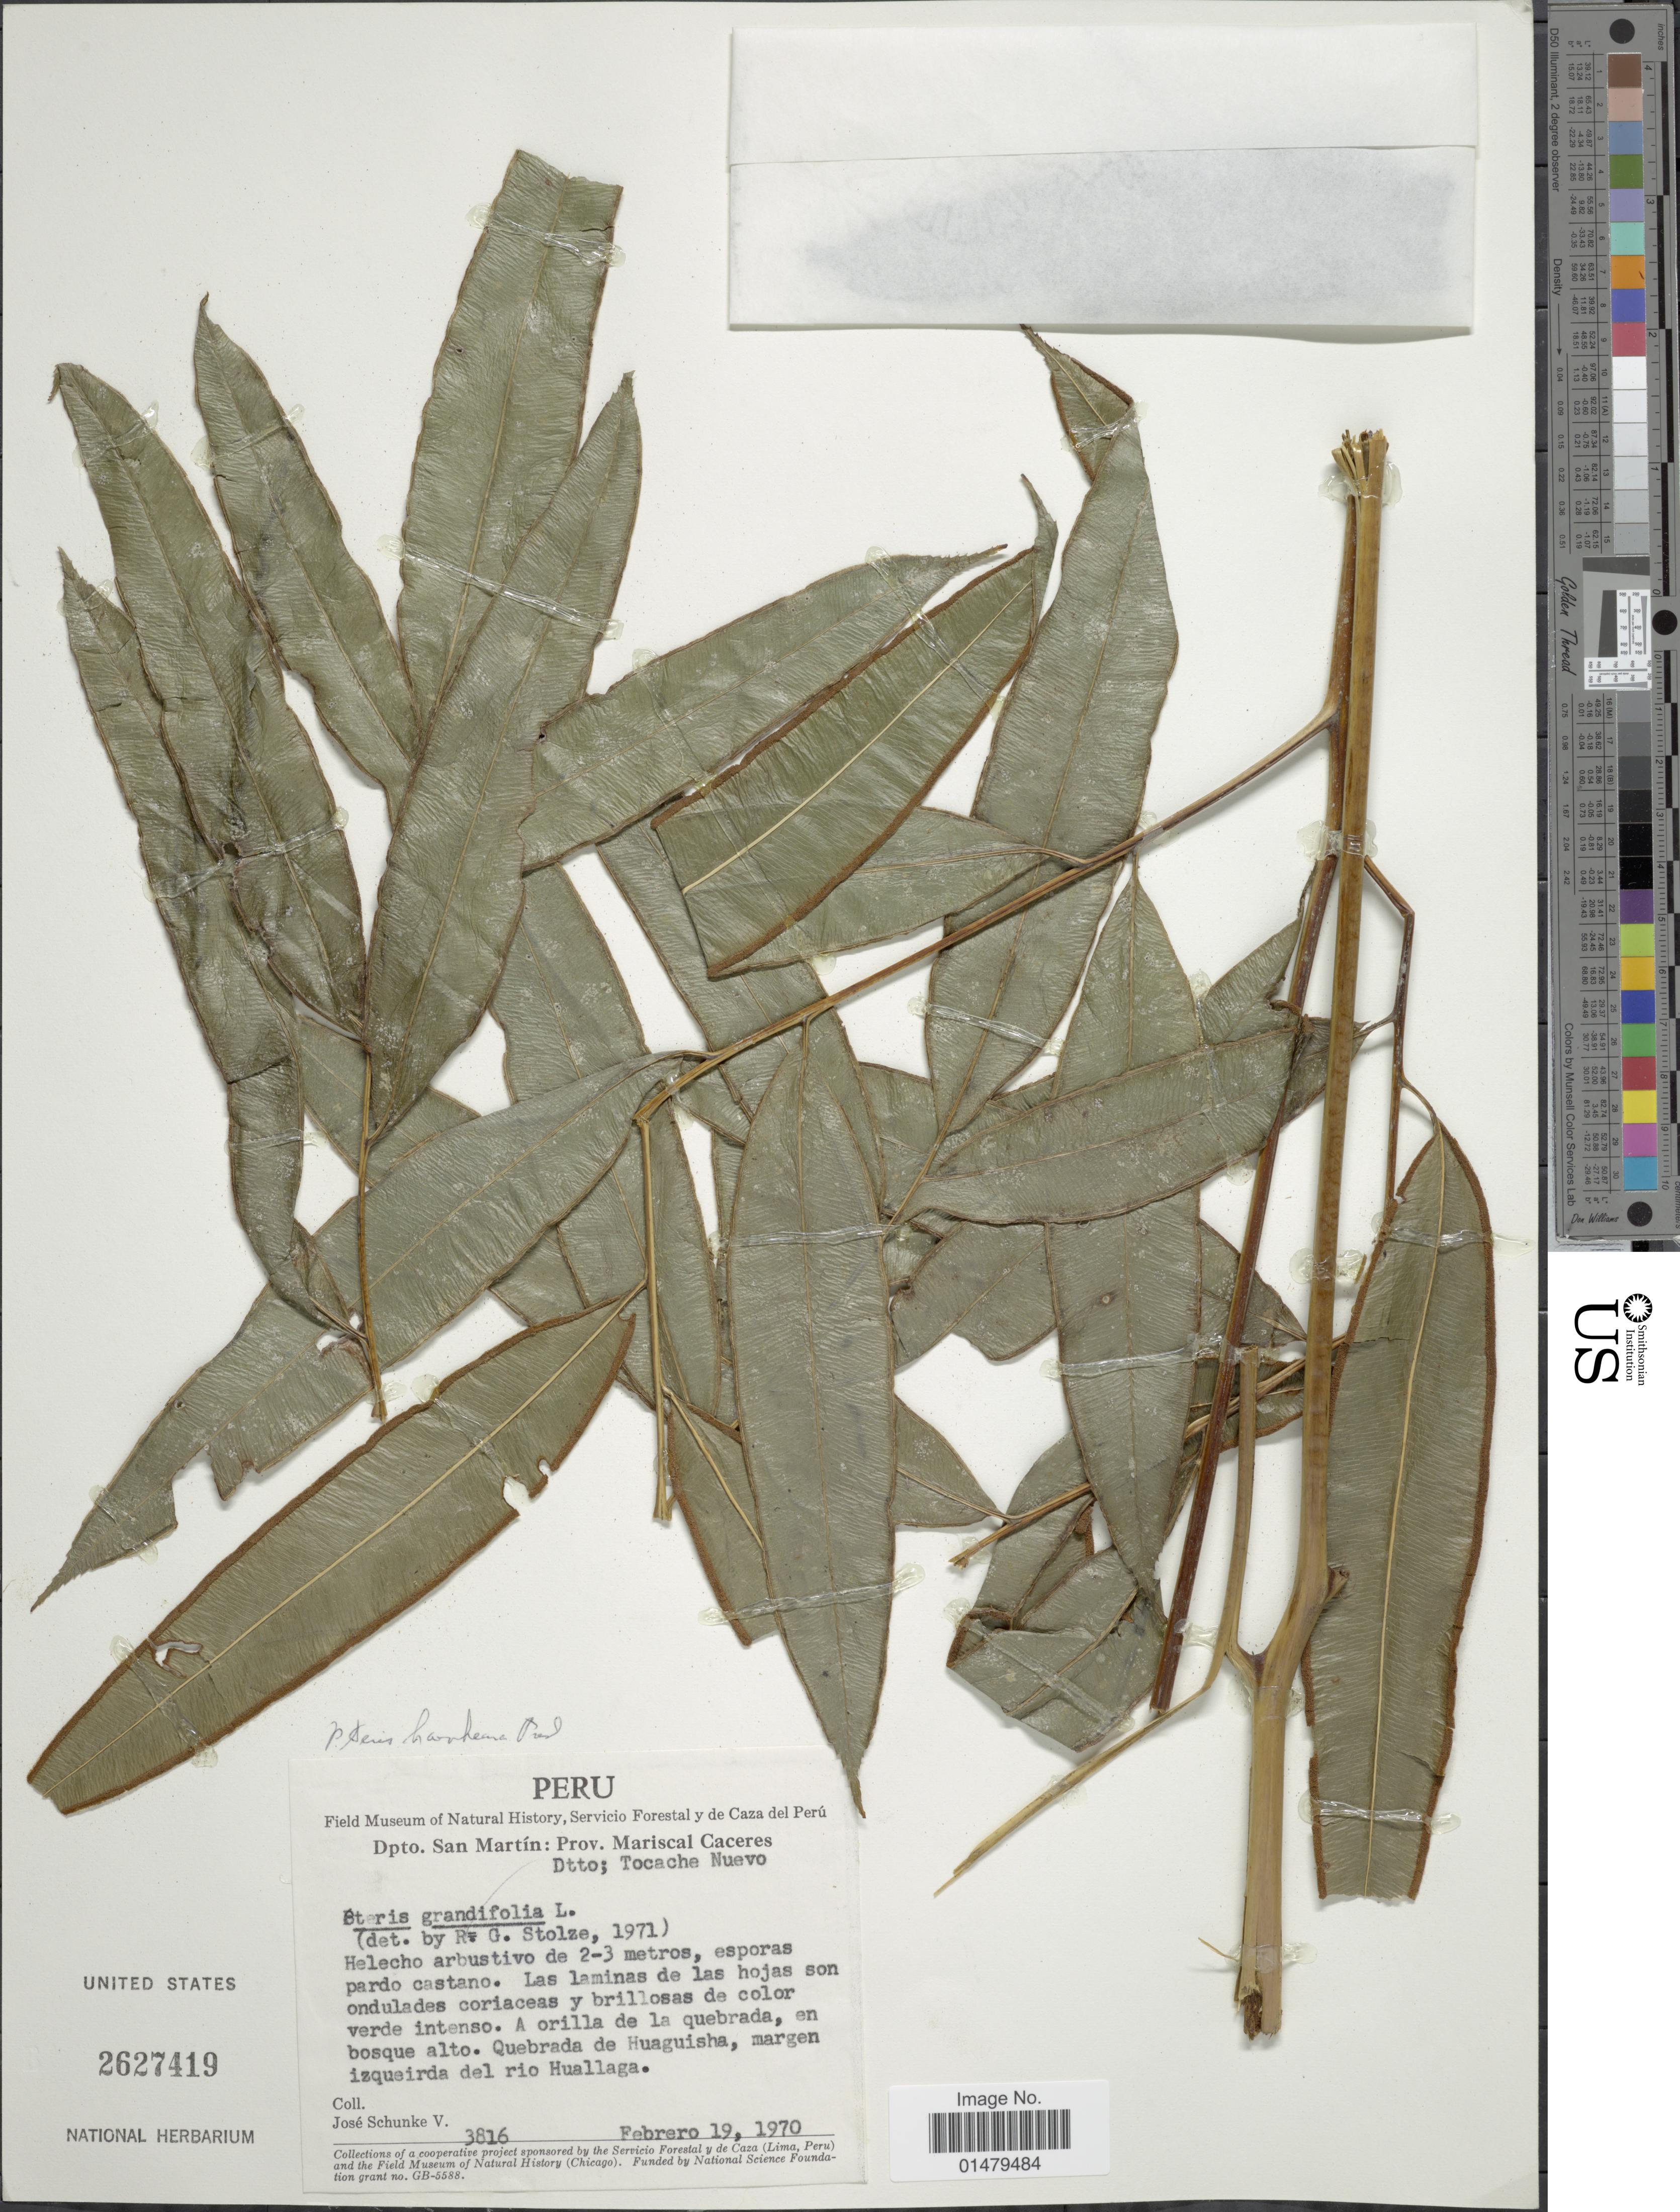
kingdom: Plantae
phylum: Tracheophyta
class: Polypodiopsida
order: Polypodiales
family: Pteridaceae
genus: Pteris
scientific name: Pteris haenkeana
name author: C. Presl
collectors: J. Schunke Vigo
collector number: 3816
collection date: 1970-02-19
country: Peru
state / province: San Martín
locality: Dpto. San Martin: Prov. Mariscal Caceres Dtto; Tocache Nuevo. Quebrada de Huaguisha, margen izqueirda del rio Huallaga.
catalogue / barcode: US 2627419